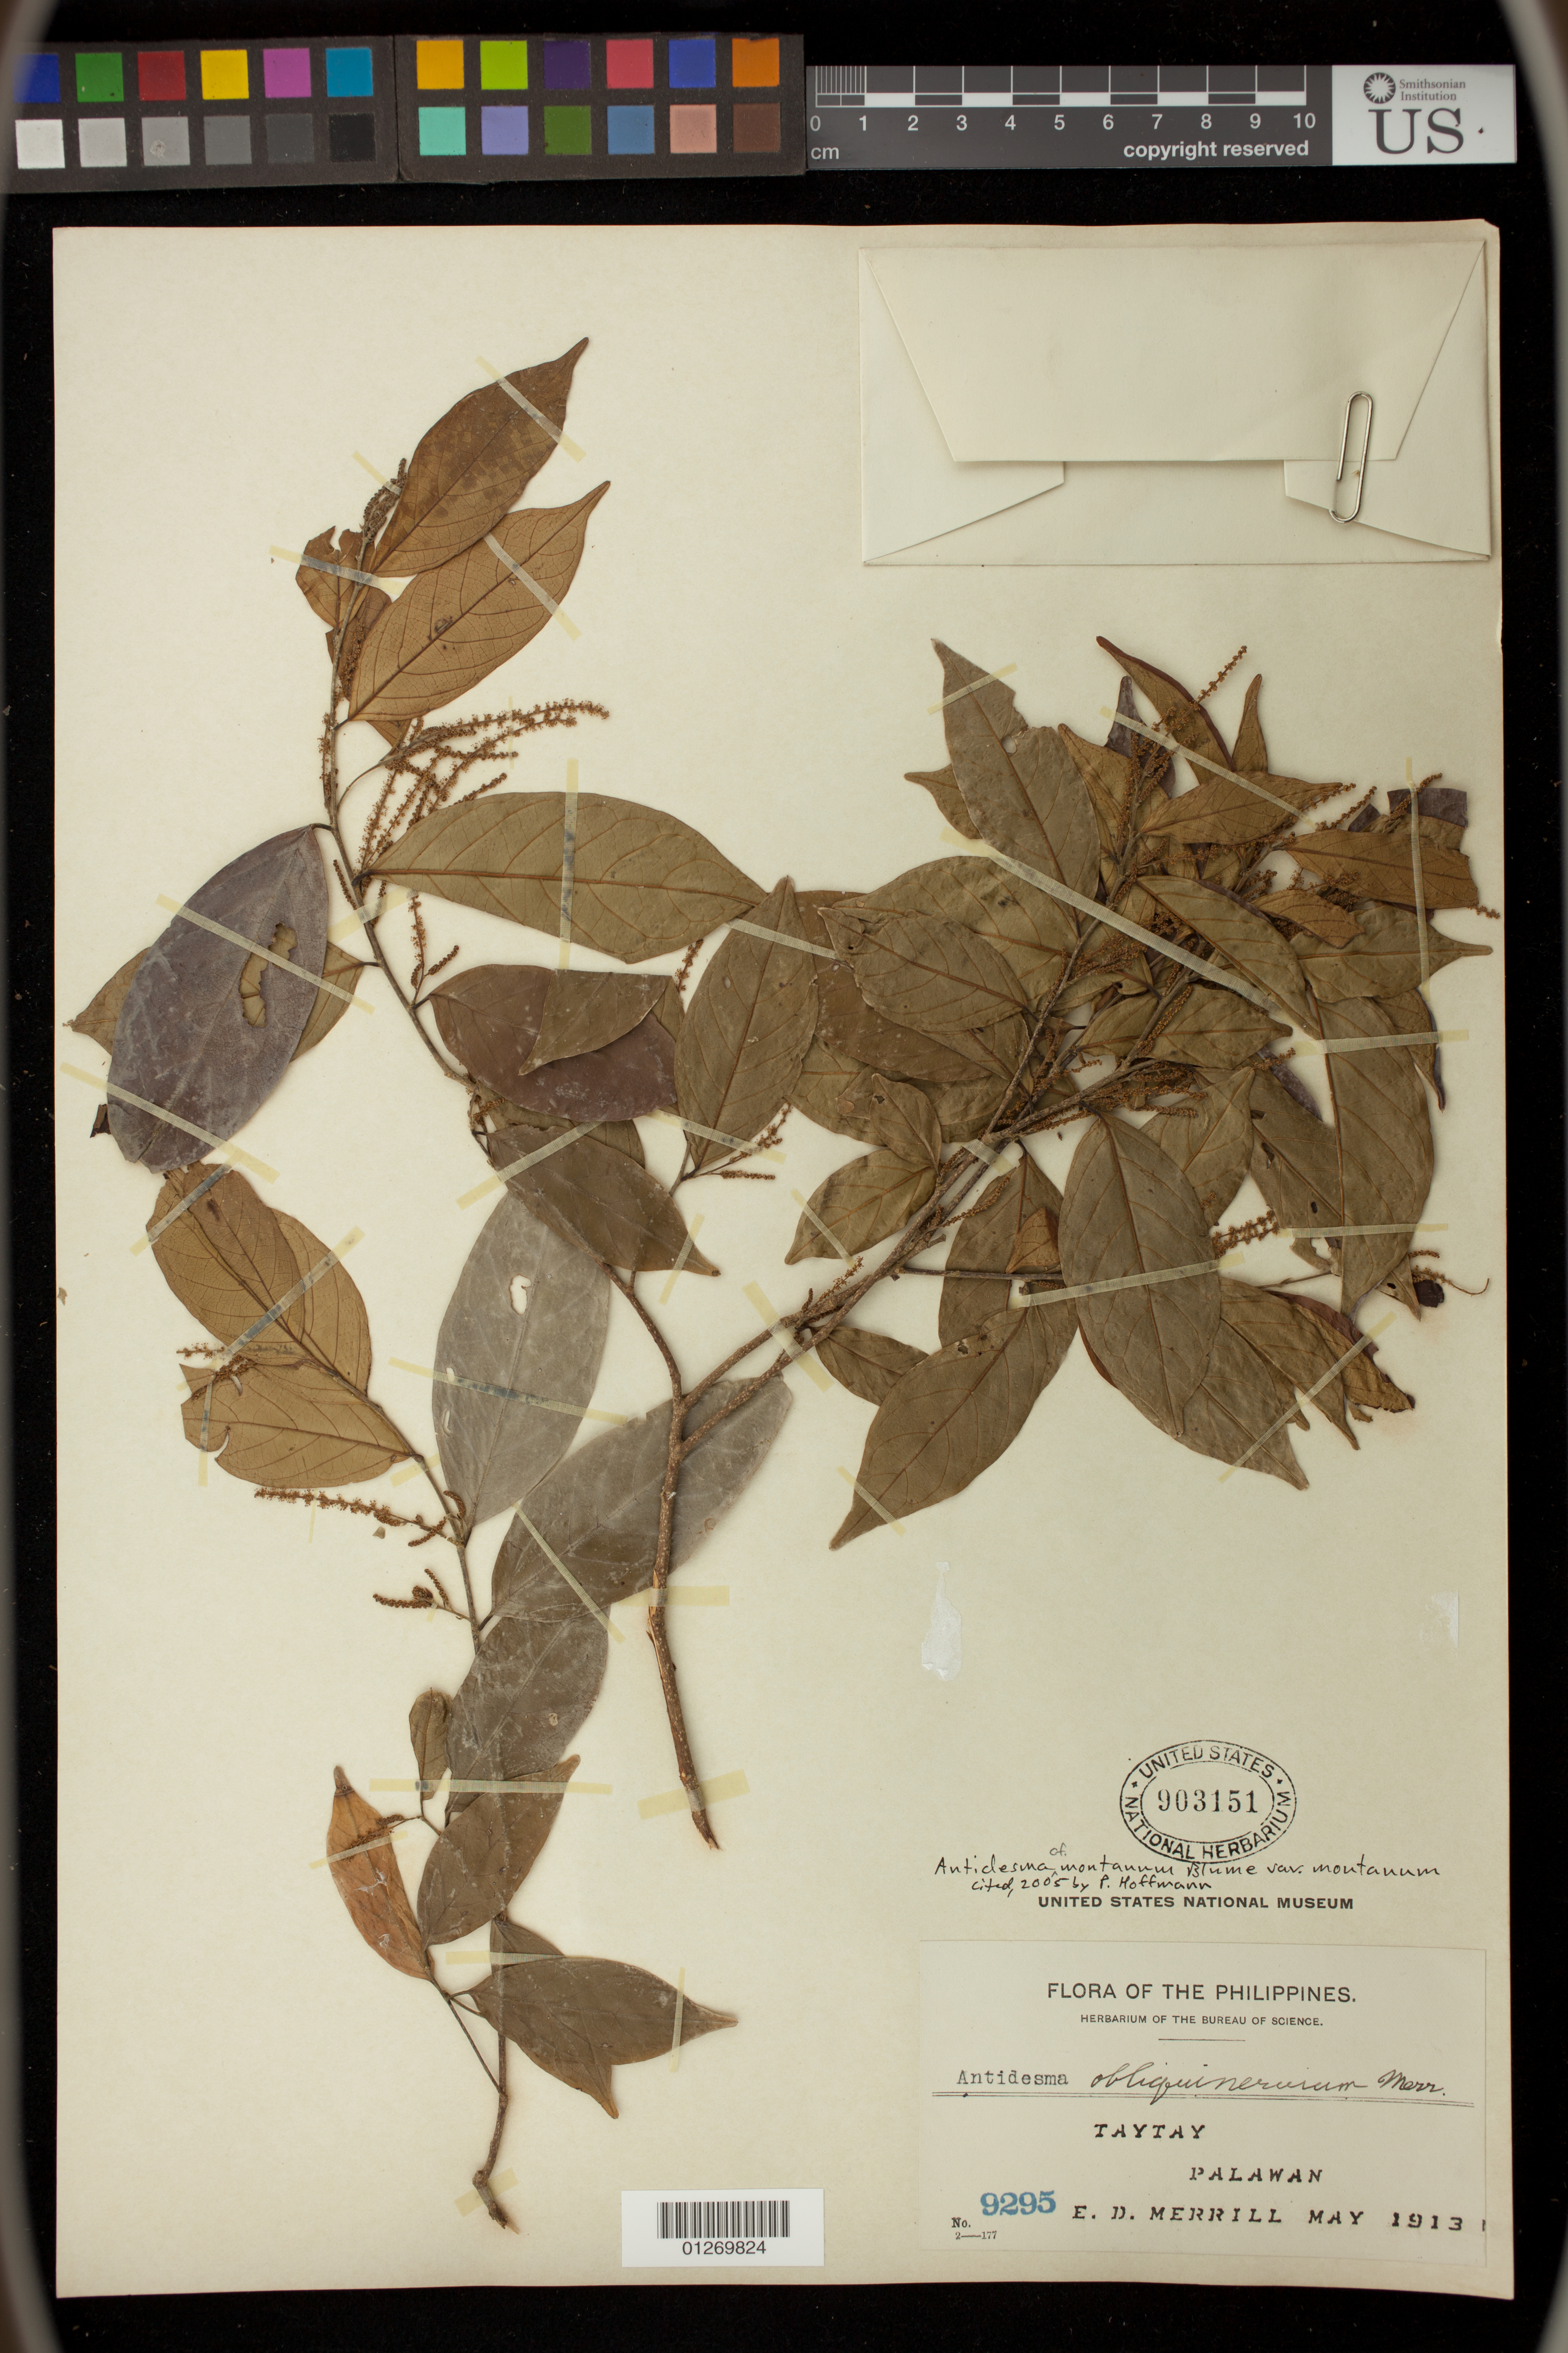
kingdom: Plantae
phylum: Tracheophyta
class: Magnoliopsida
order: Malpighiales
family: Phyllanthaceae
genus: Antidesma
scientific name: Antidesma montanum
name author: Blume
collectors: E. D. Merrill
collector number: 9295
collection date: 1913-05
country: Philippines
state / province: Mimaropa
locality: Taytay, Palawan.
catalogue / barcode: US 903151